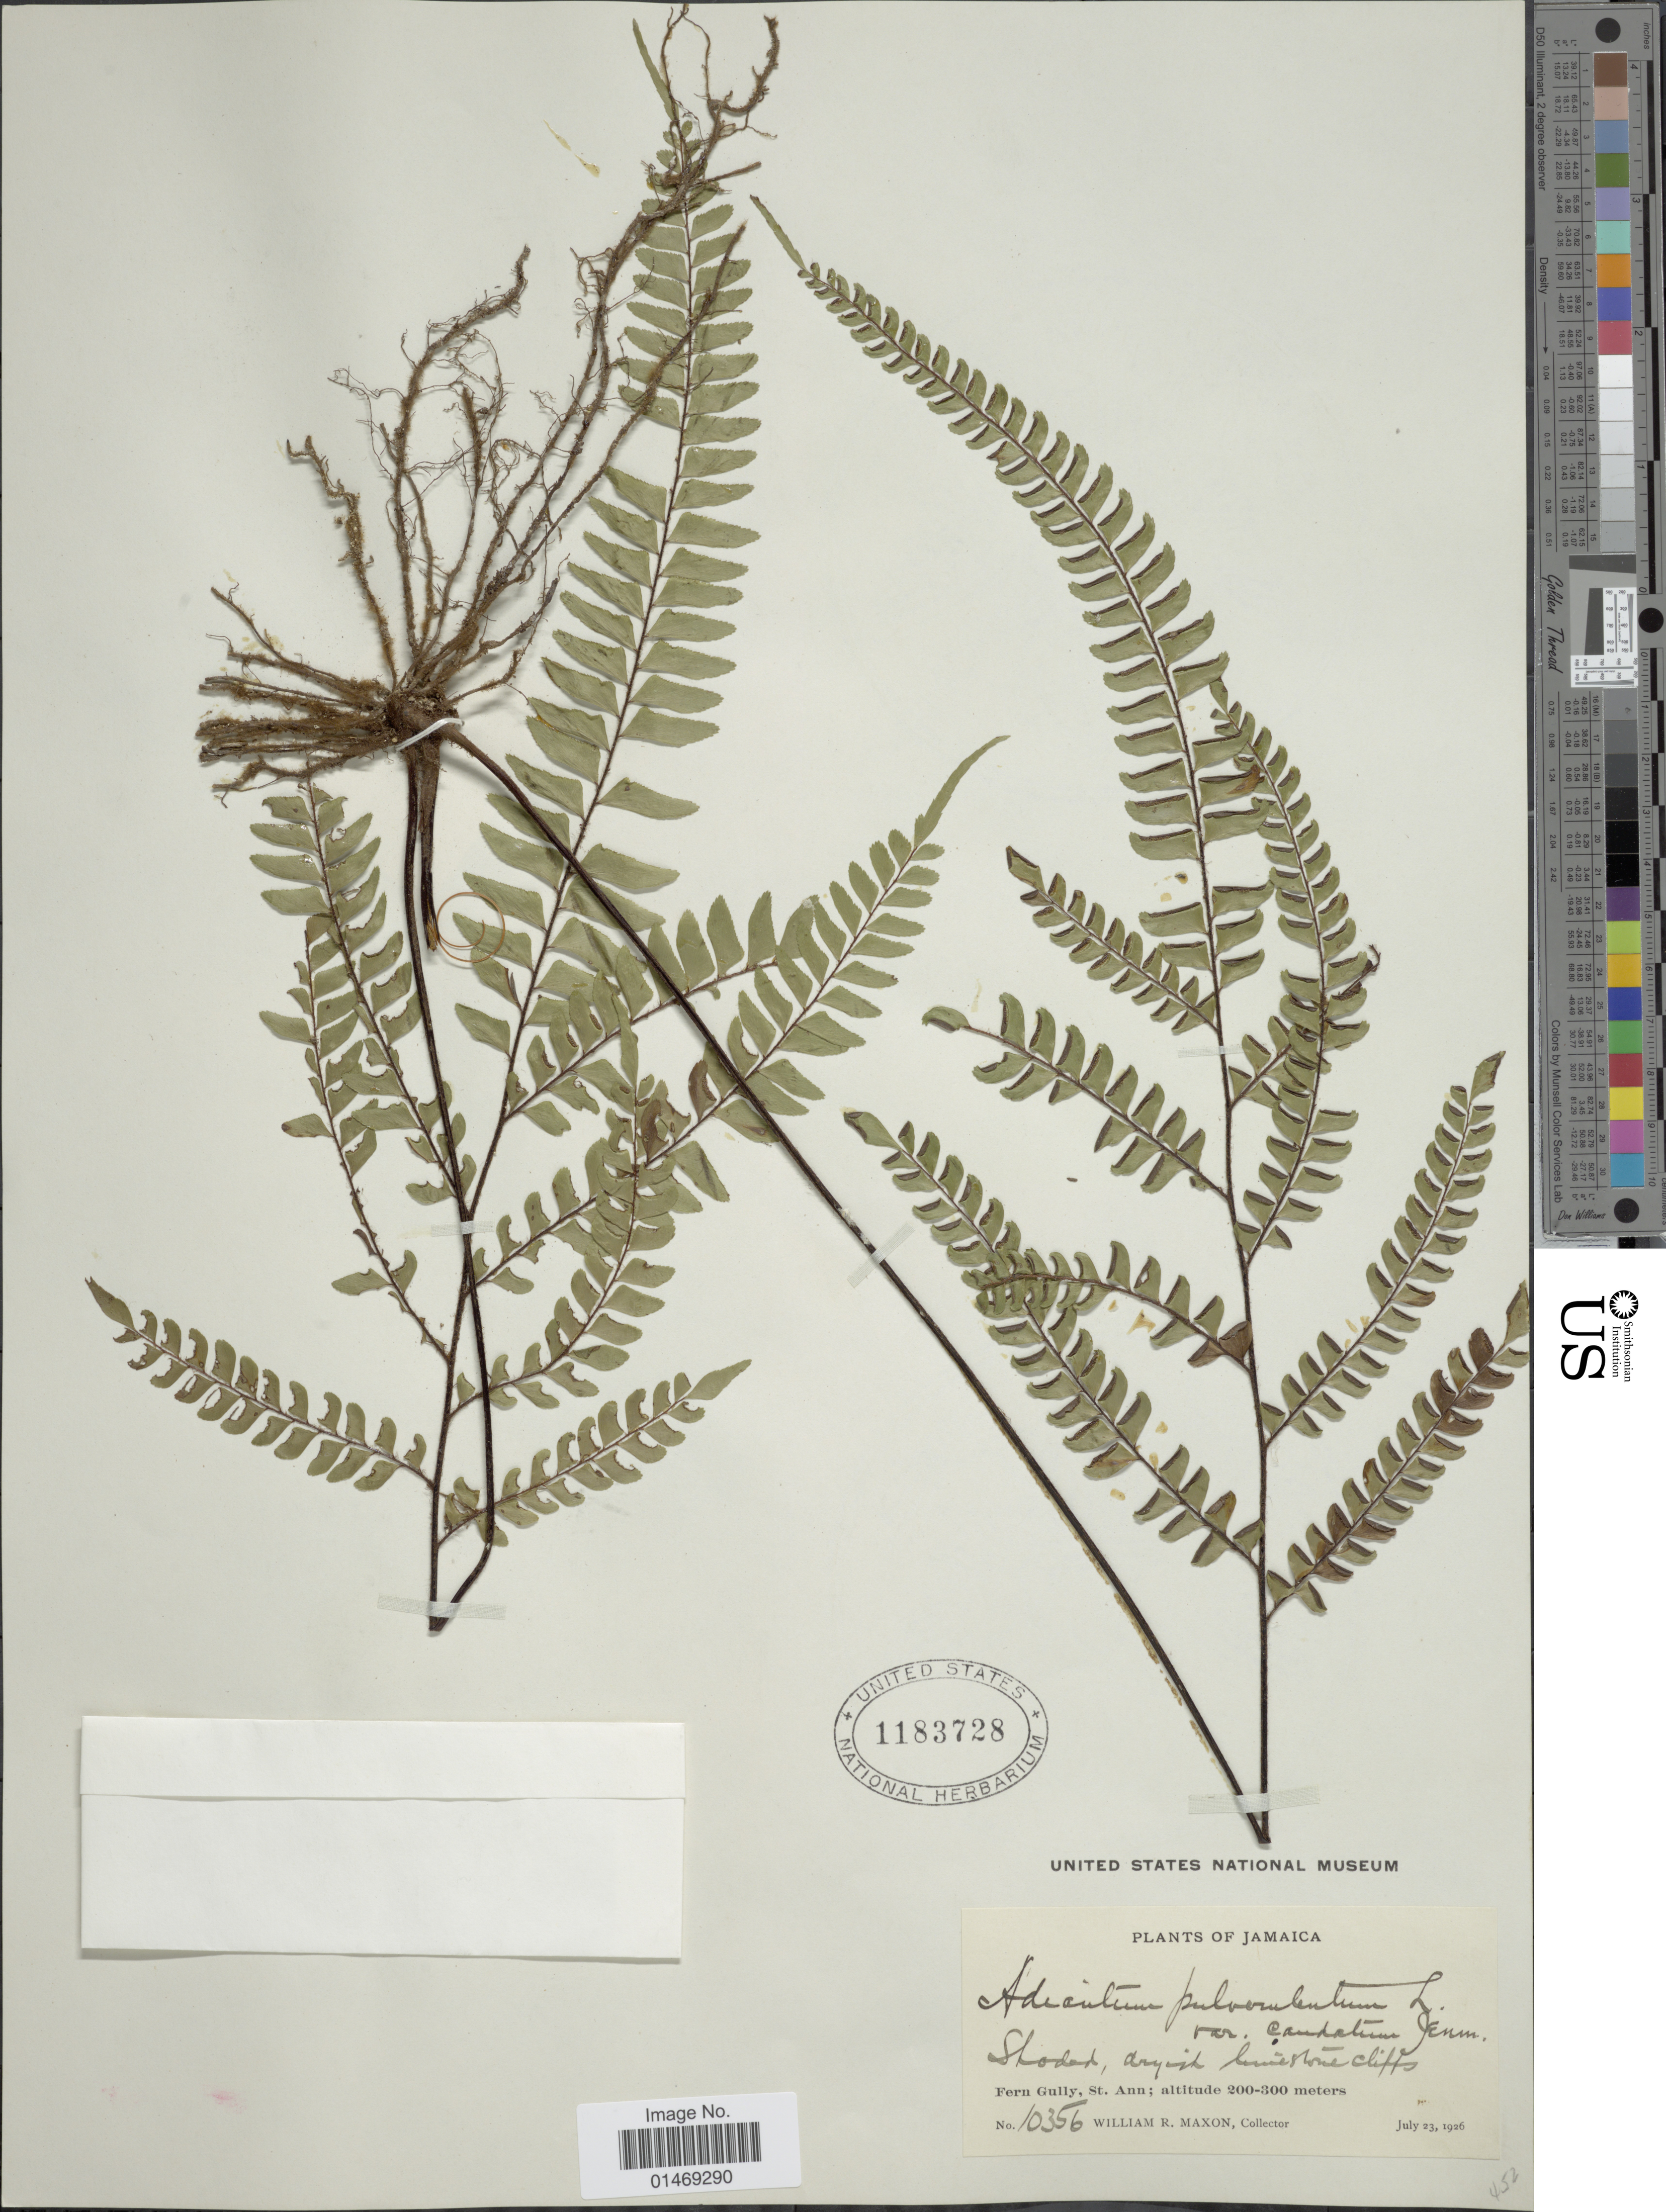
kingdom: Plantae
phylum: Tracheophyta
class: Polypodiopsida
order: Polypodiales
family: Pteridaceae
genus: Adiantum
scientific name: Adiantum pulverulentum var. caudatum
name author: Jenman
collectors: W. R. Maxon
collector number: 10356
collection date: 1926-07-23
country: Jamaica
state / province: Saint Ann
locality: Fern gully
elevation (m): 200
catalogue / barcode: US 1183728